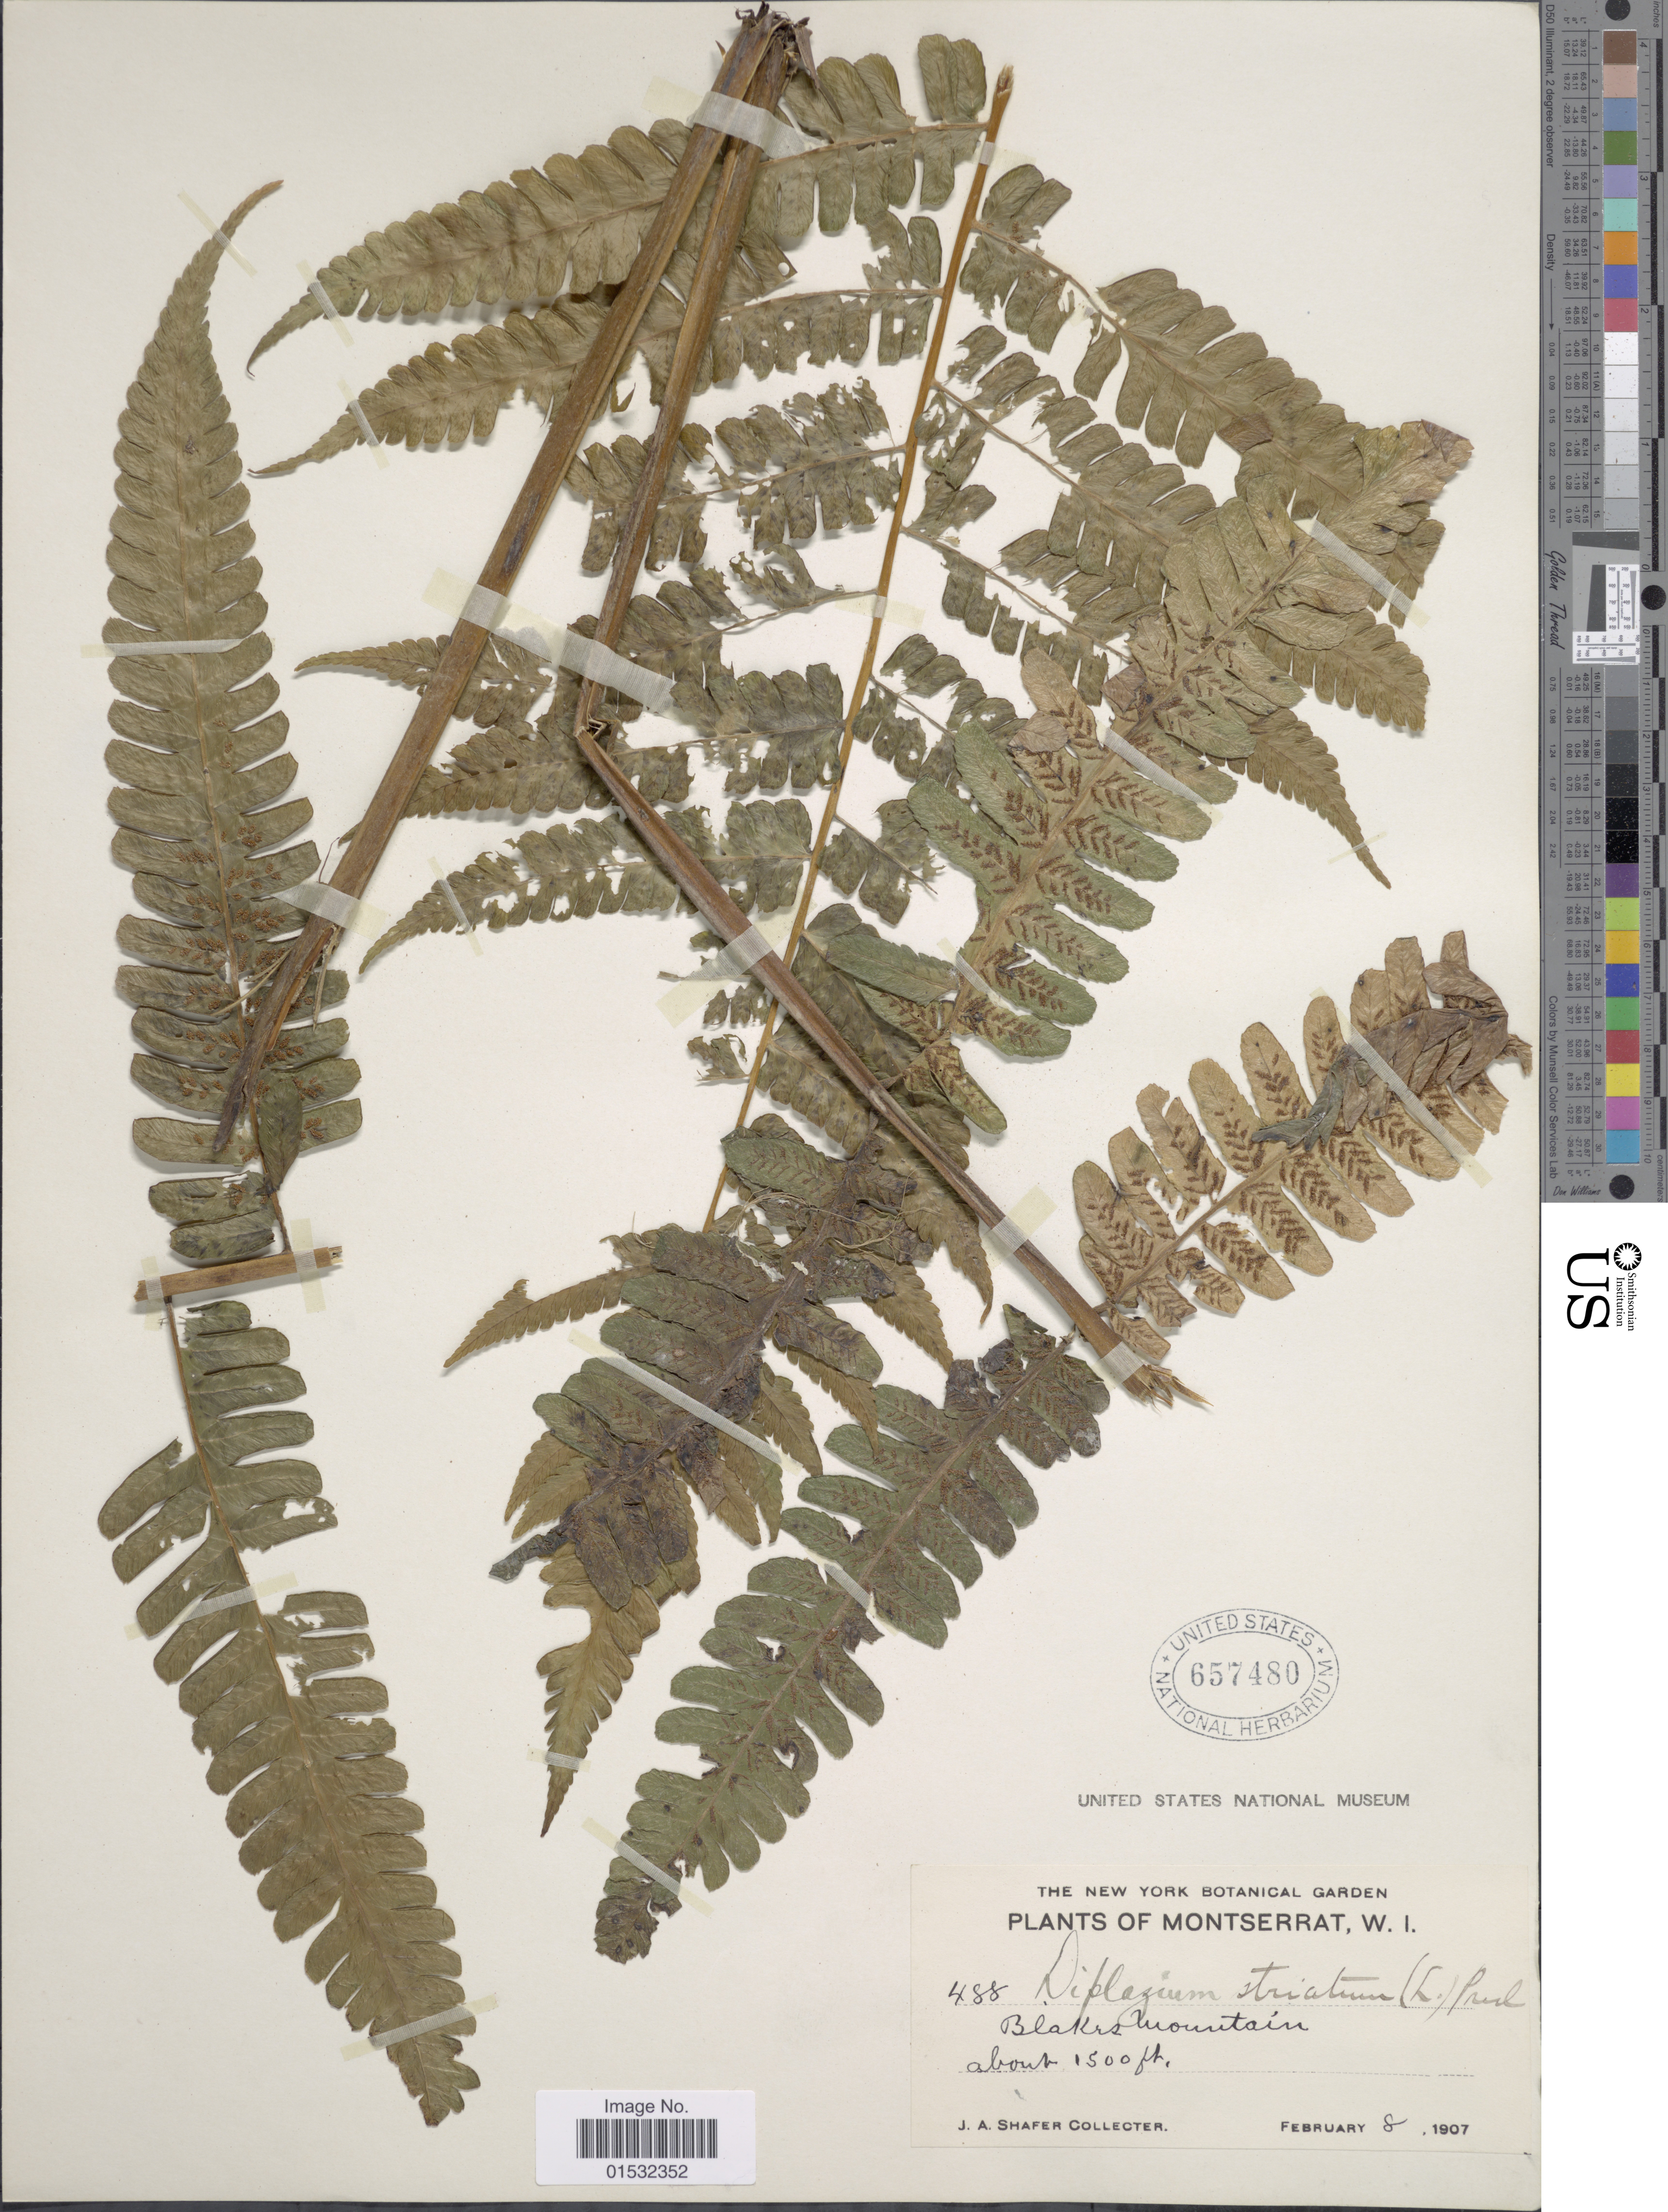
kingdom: Plantae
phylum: Tracheophyta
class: Polypodiopsida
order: Polypodiales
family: Athyriaceae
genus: Diplazium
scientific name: Diplazium striatum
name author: (L.) C. Presl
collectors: J. A. Shafer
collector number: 488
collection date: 1907-02-08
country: Montserrat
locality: Blakes Mountain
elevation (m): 457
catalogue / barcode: US 657480